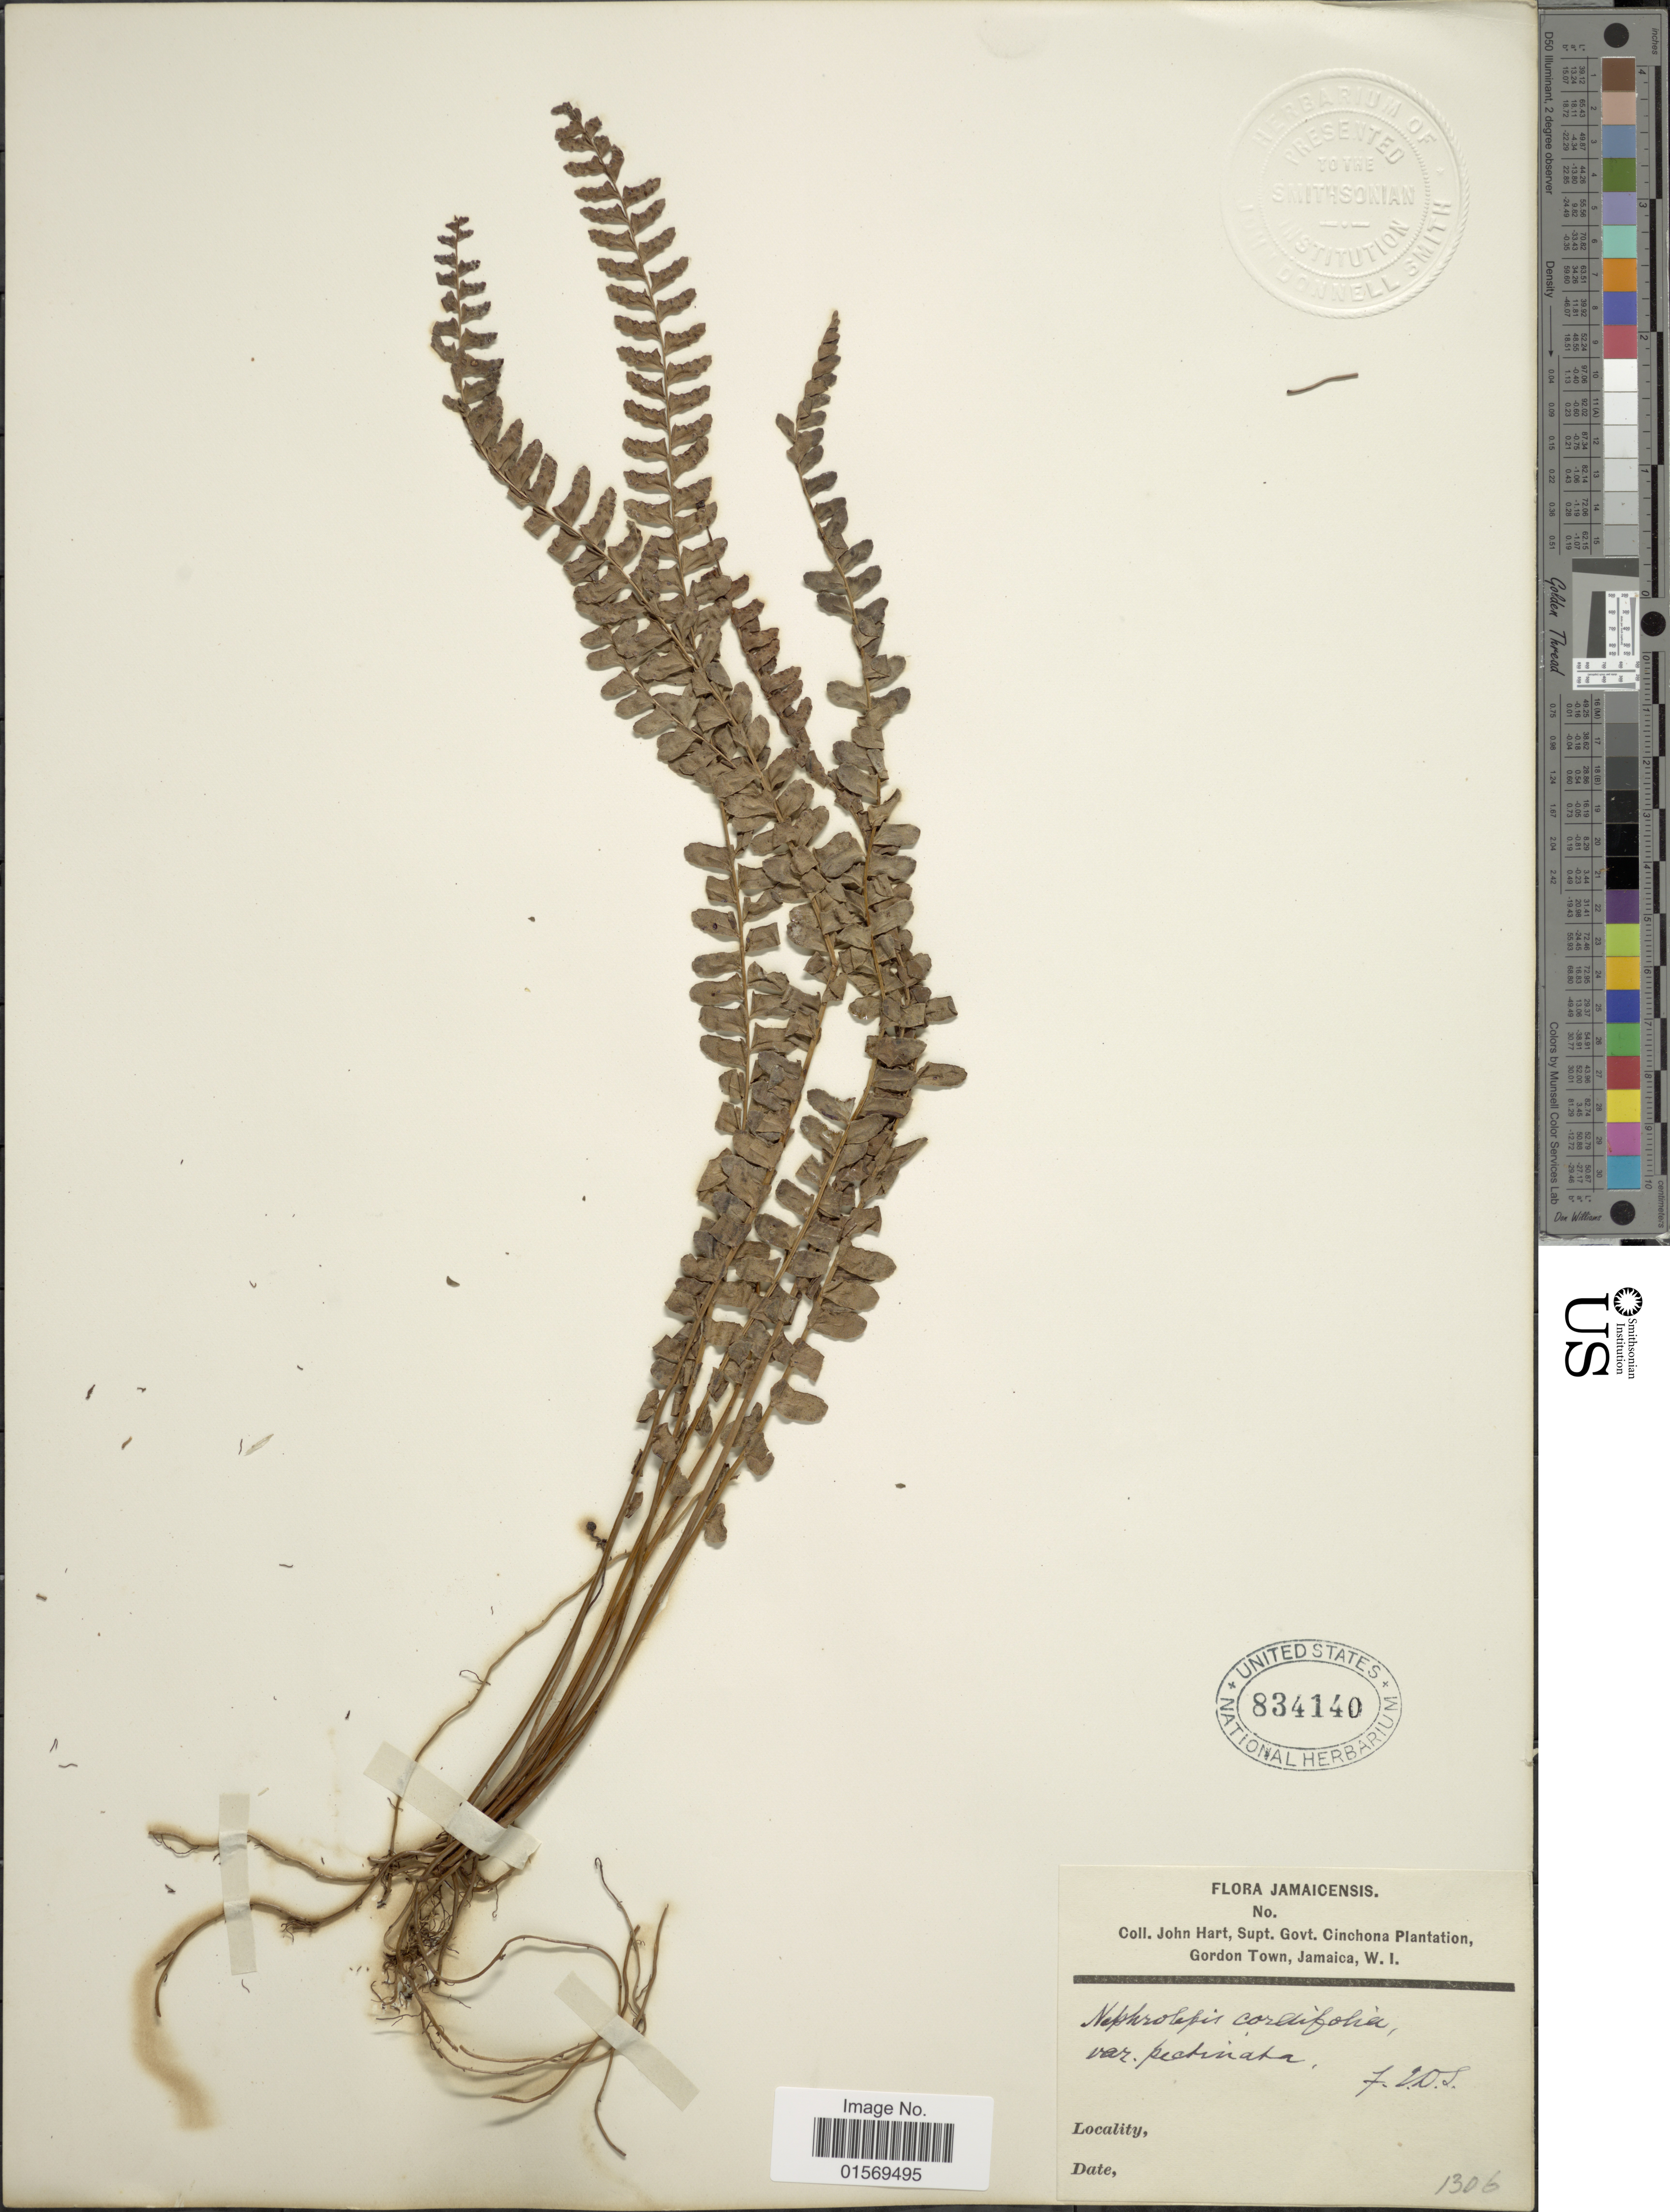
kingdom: Plantae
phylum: Tracheophyta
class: Polypodiopsida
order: Polypodiales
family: Nephrolepidaceae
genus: Nephrolepis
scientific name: Nephrolepis pectinata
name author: (Willd.) Schott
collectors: J. H. Hart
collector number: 1306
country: Jamaica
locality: Jamaicensis.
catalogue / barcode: US 834140